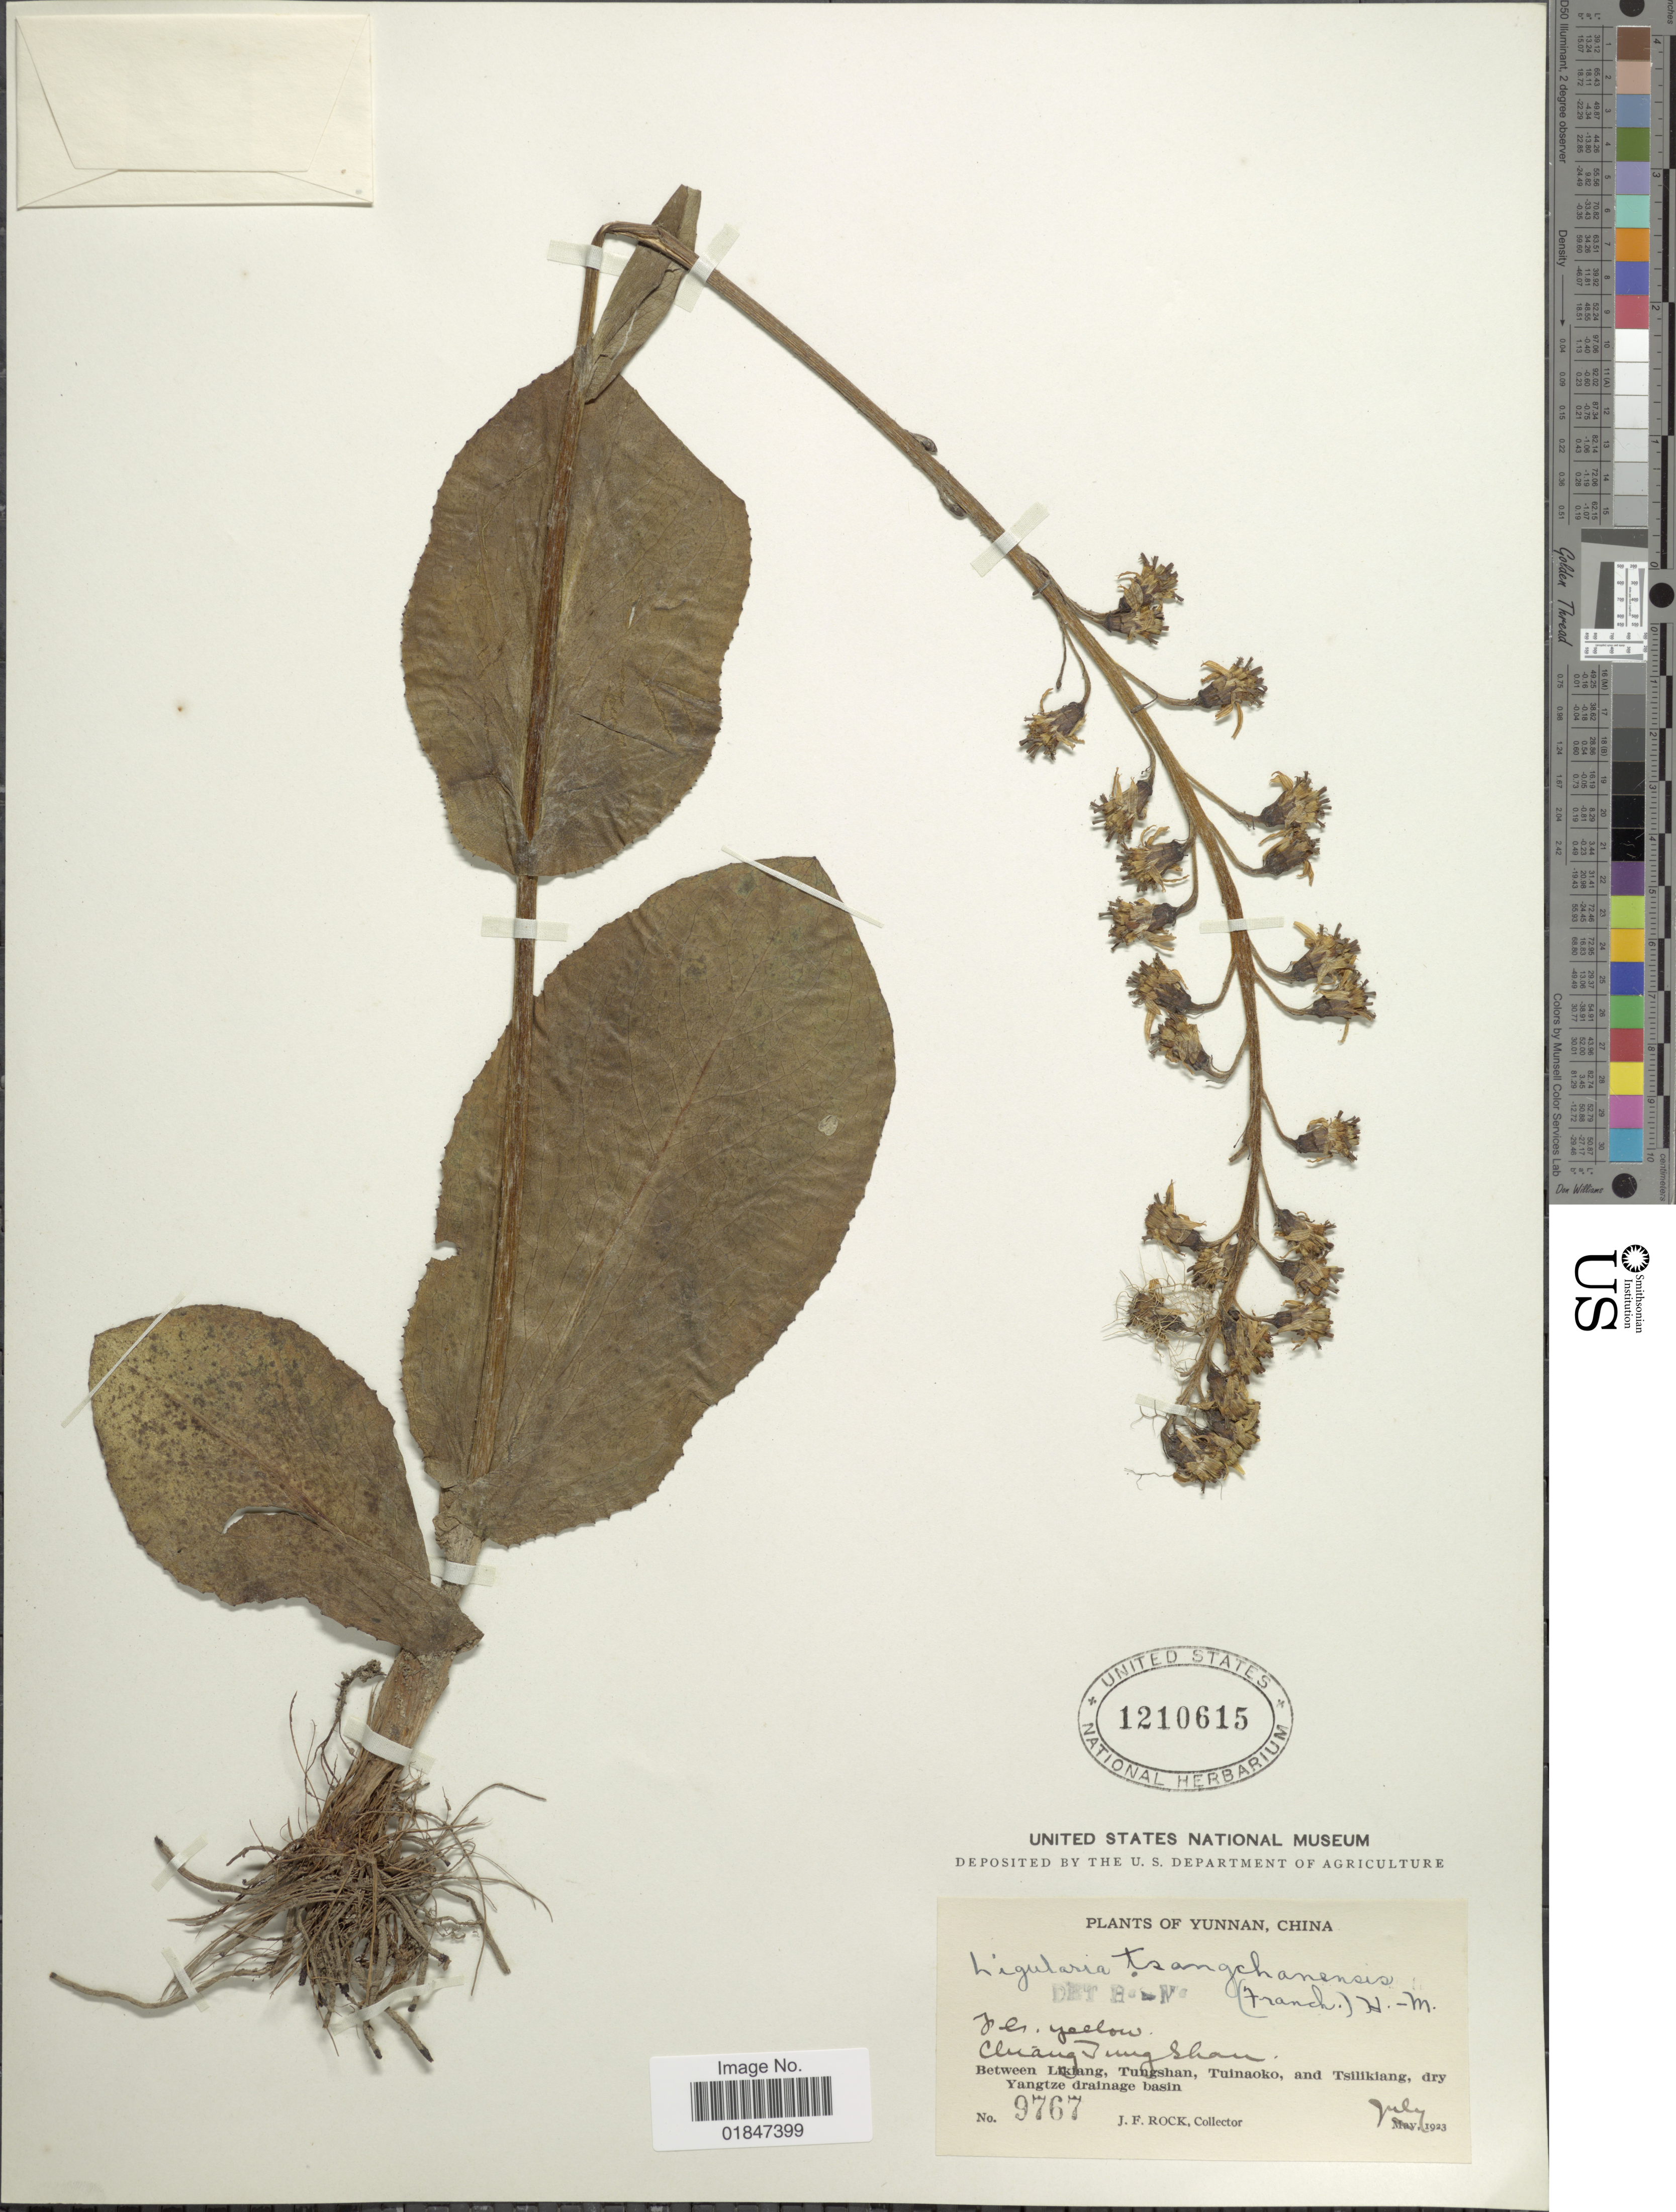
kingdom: Plantae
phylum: Tracheophyta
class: Magnoliopsida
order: Asterales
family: Asteraceae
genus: Ligularia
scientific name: Ligularia tsangchanensis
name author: (Franch.) Hand.-Mazz.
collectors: J. Rock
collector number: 9767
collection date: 1923-07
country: China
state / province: Yunnan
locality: Chiang Tung Shan, Between Likiang, Tungshan, Tuinaoko, and Tsilikiang, dry Yangtze drainage basin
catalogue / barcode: US 1210615